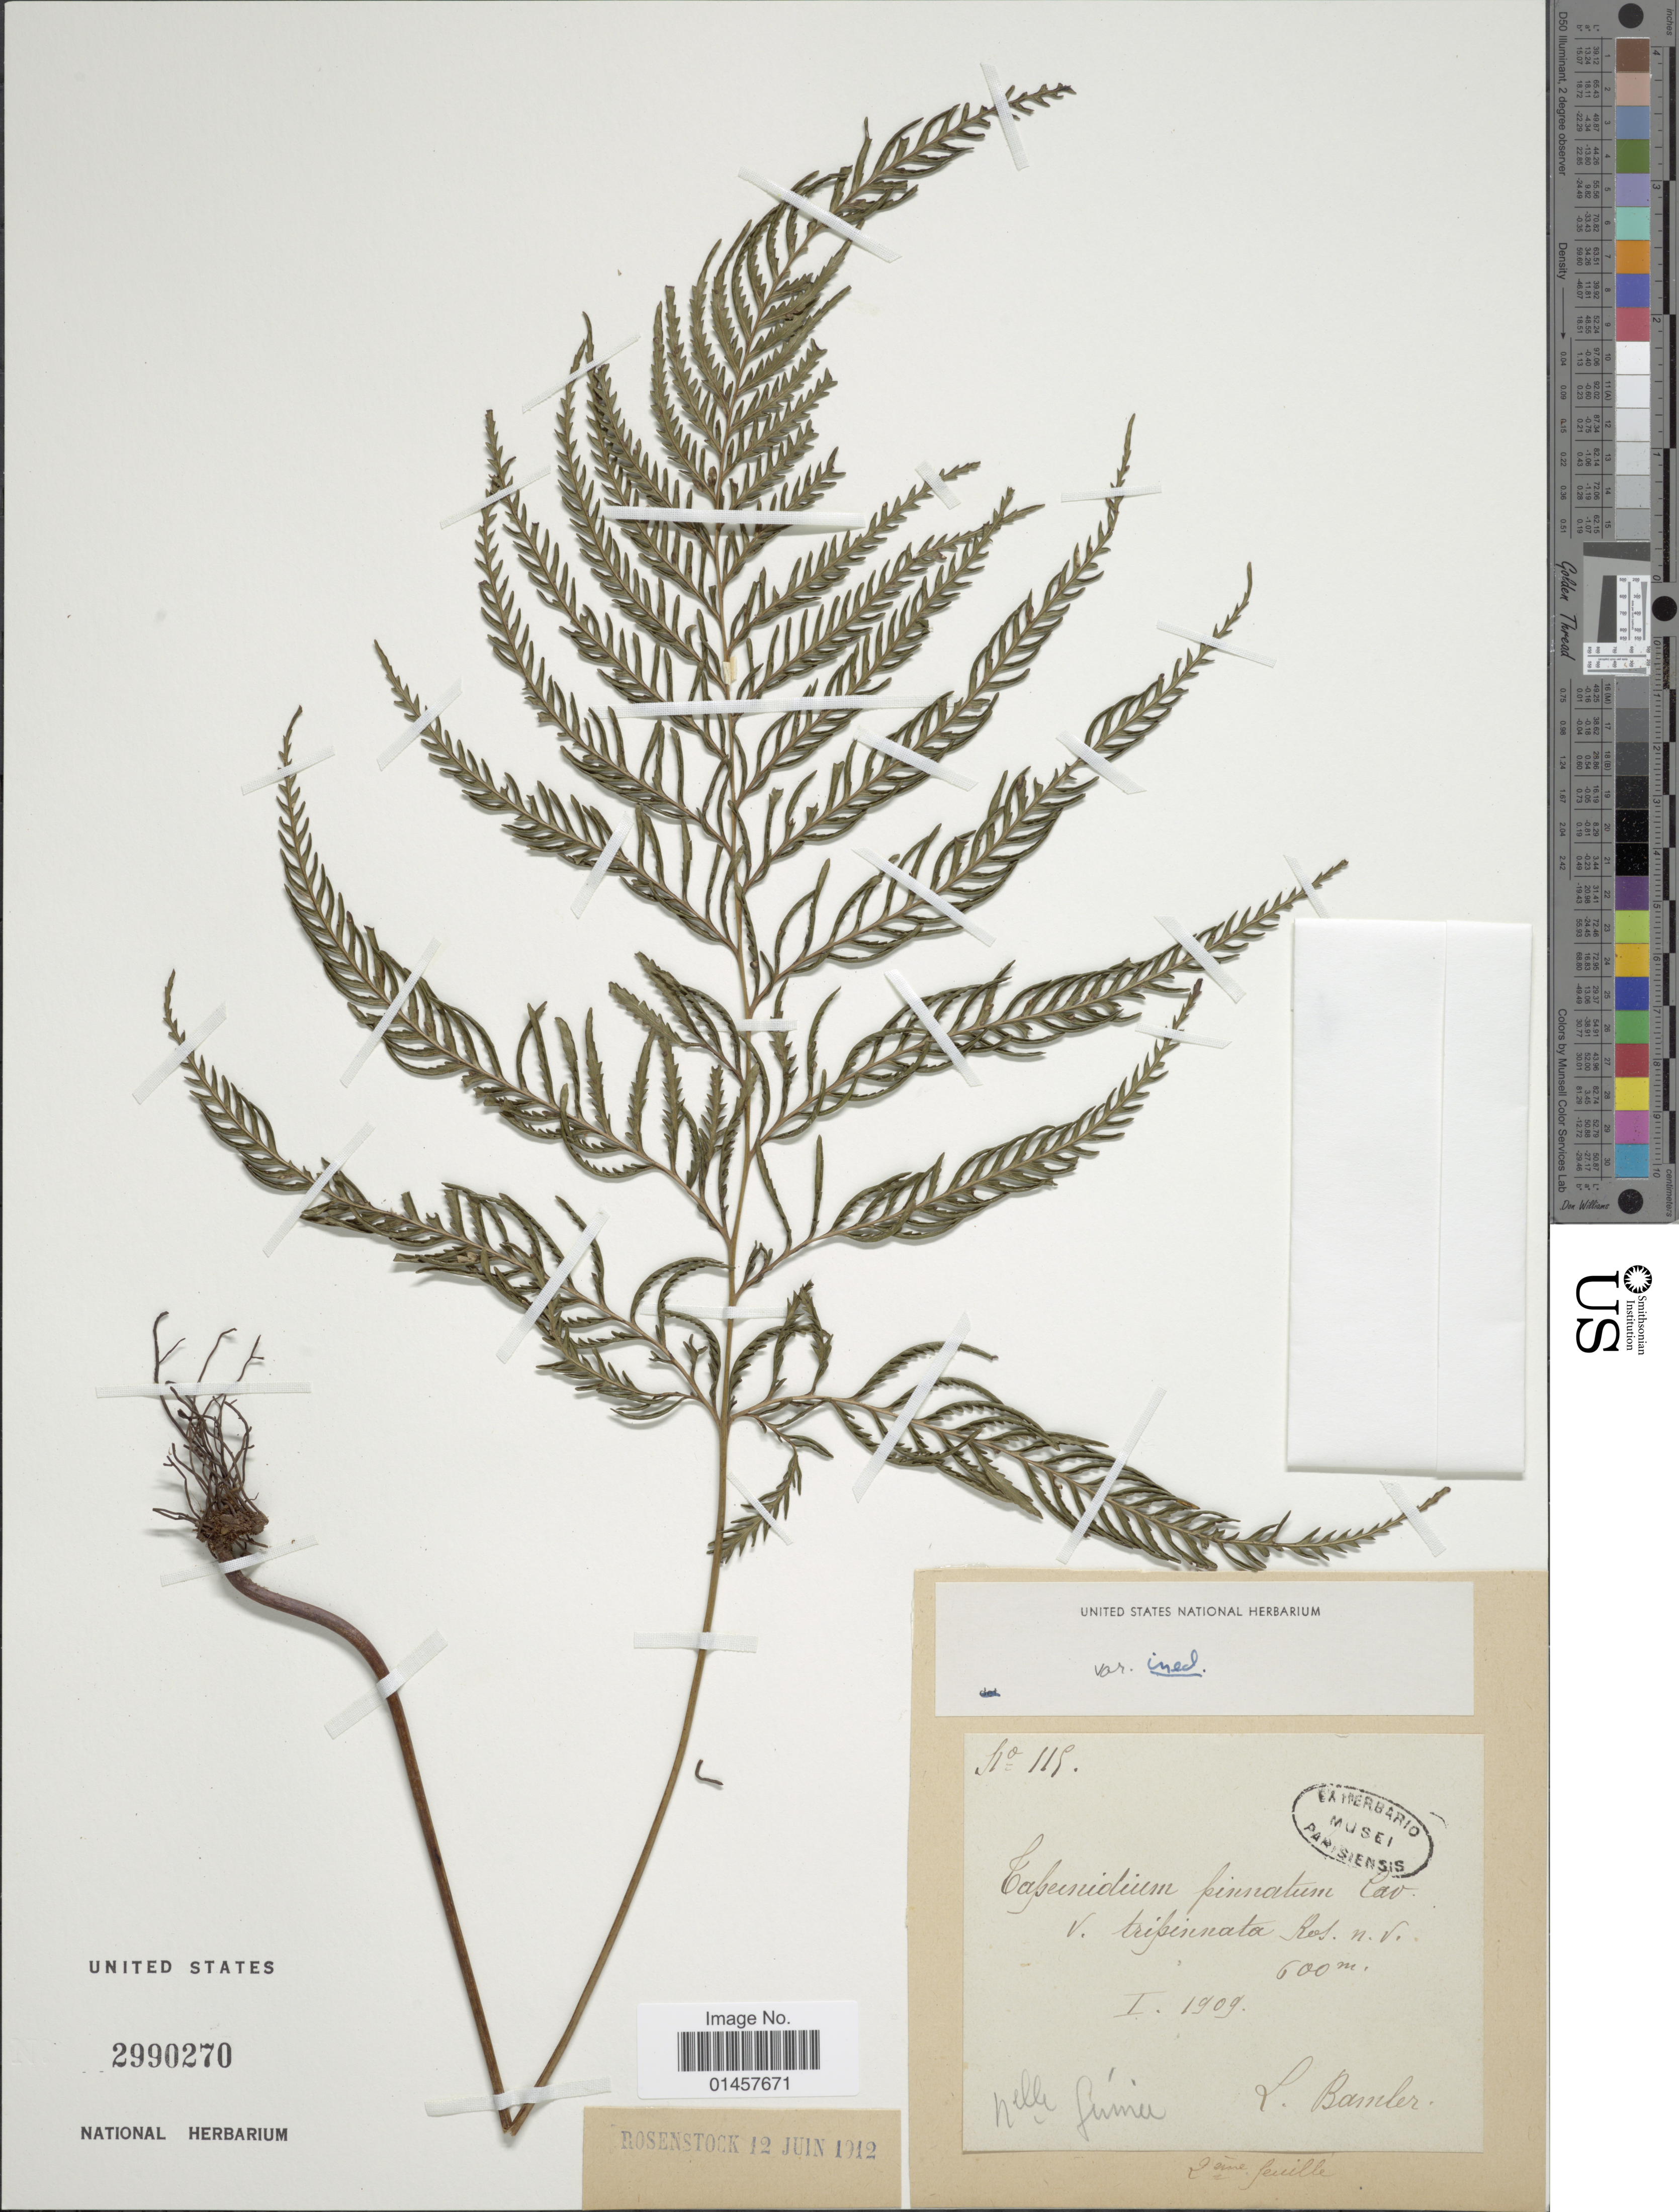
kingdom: Plantae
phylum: Tracheophyta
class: Polypodiopsida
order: Polypodiales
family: Lindsaeaceae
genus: Tapeinidium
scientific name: Tapeinidium pinnatum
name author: (Cav.) C. Chr.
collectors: Bamler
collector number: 115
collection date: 1909-01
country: Papua New Guinea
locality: Nelle Guinee [interpreted]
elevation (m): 600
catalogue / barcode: US 2990270